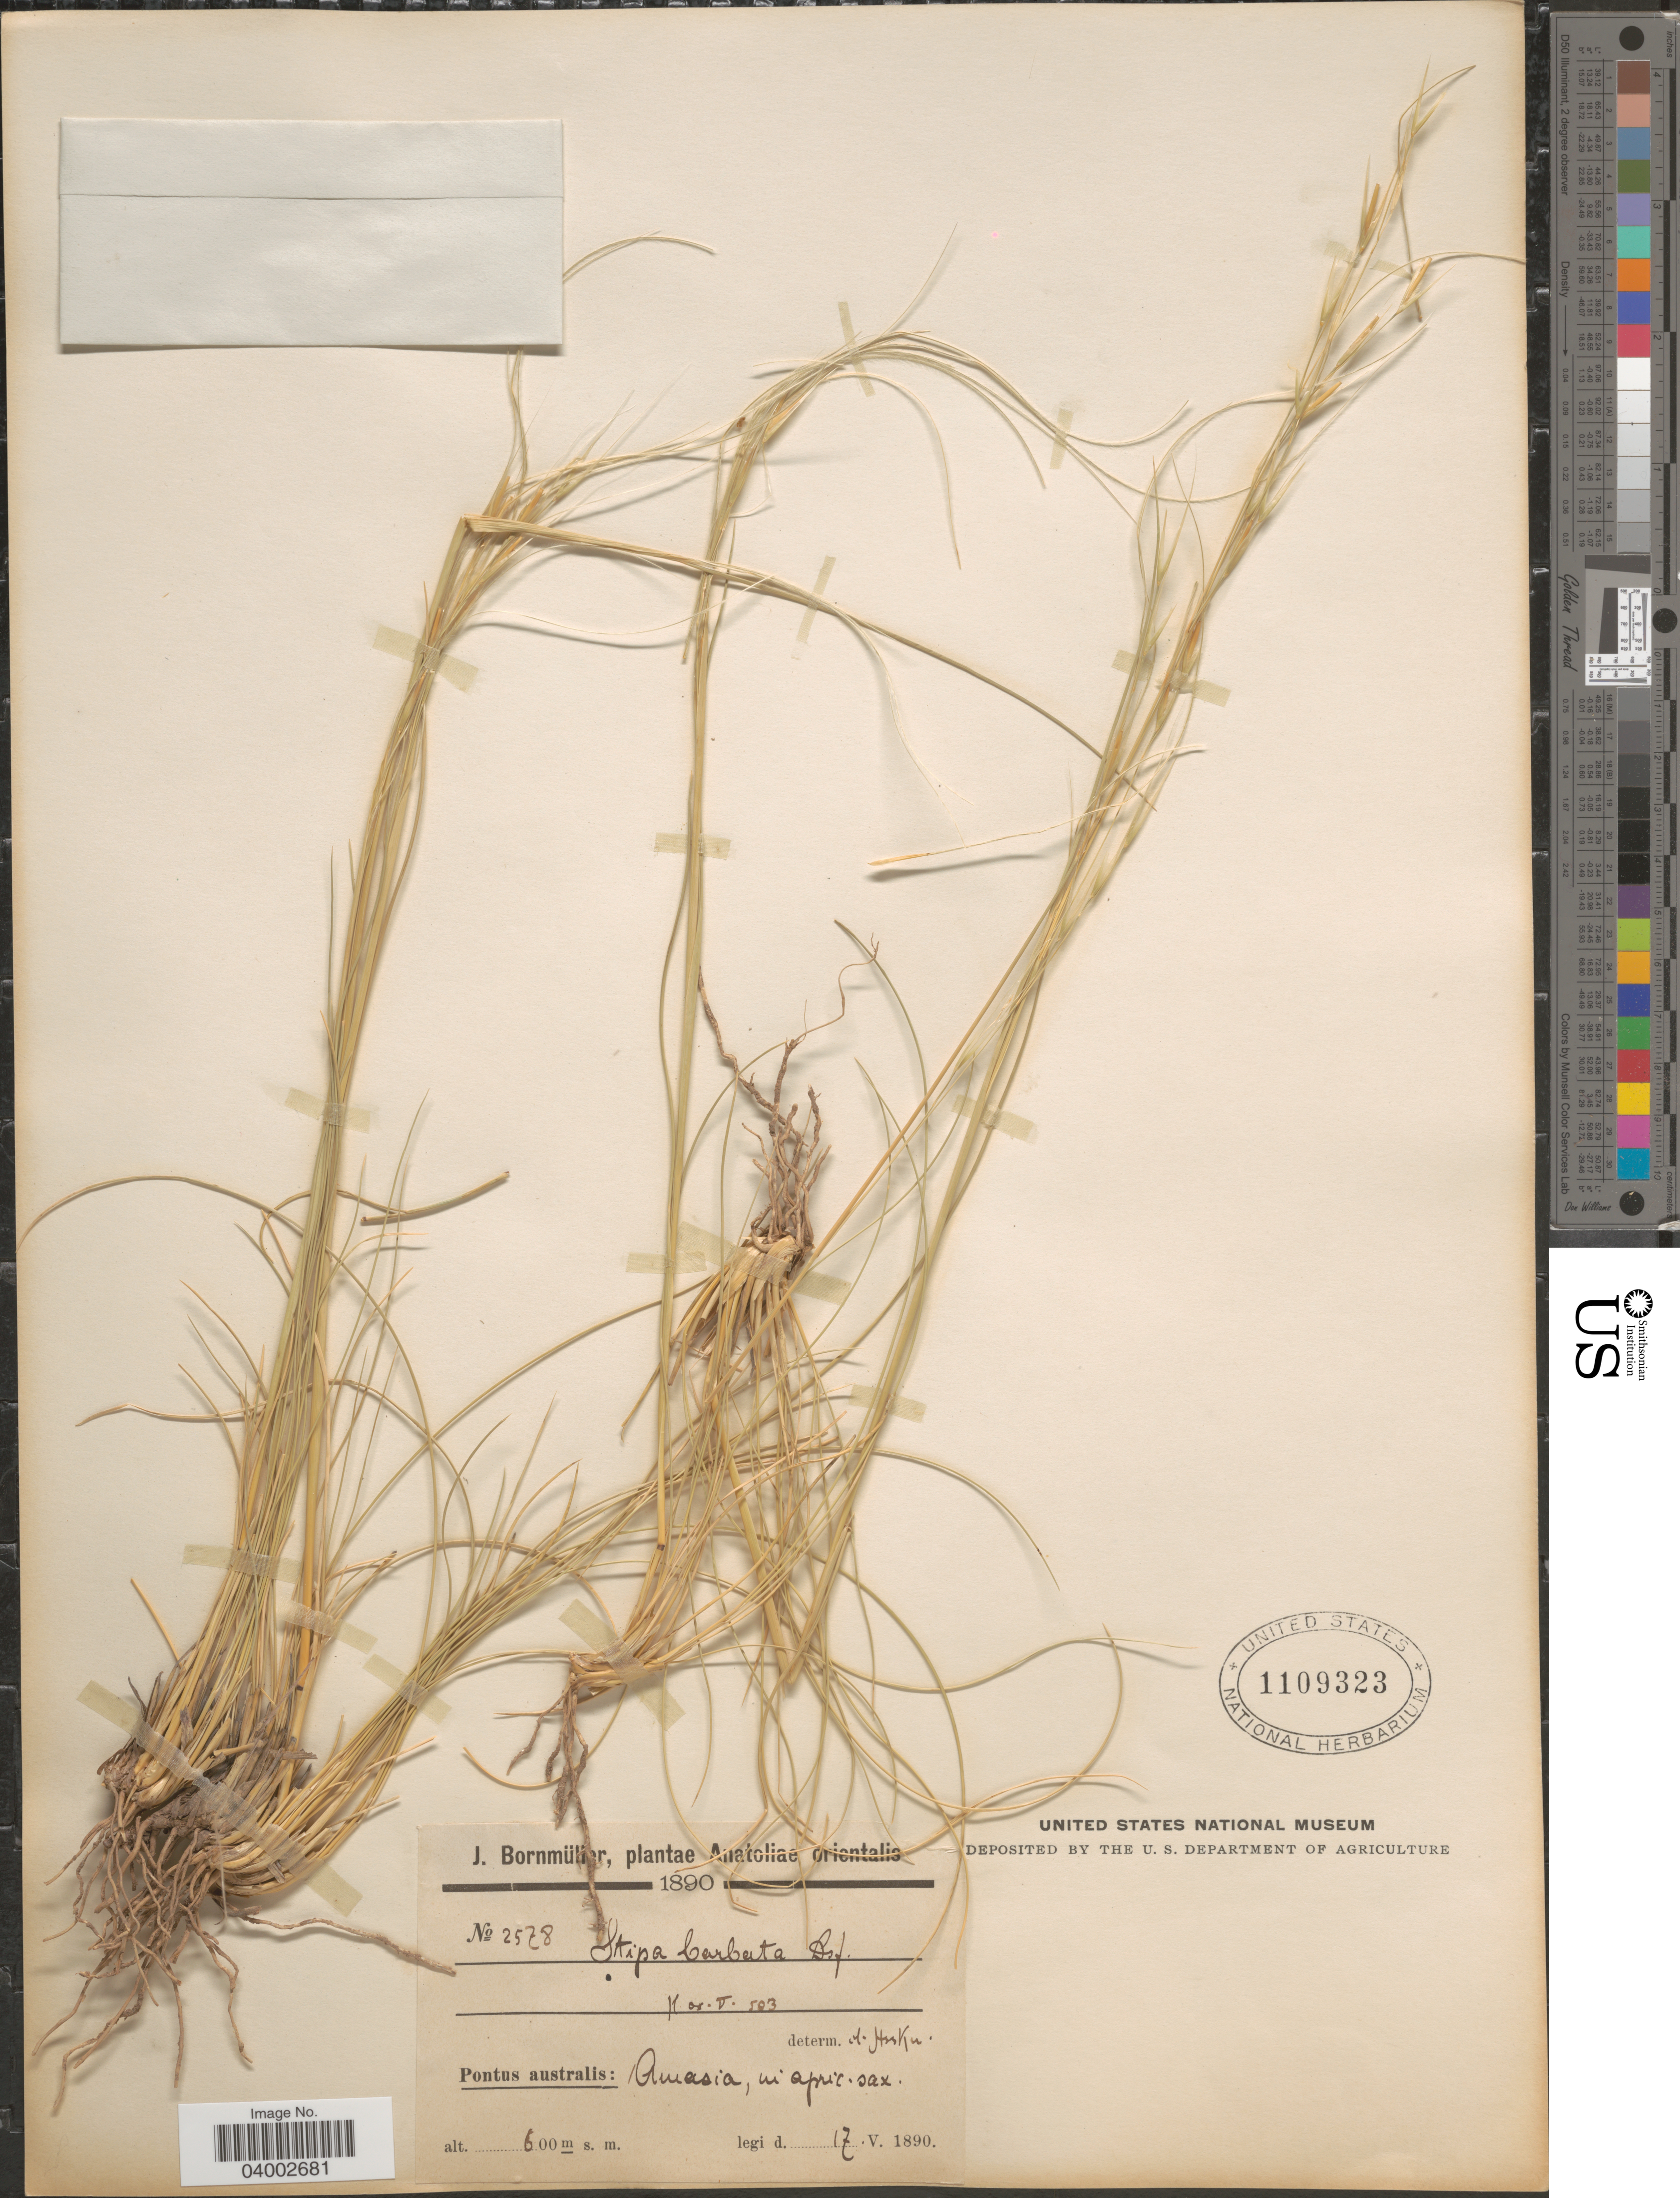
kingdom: Plantae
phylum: Tracheophyta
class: Liliopsida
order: Poales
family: Poaceae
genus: Stipa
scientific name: Stipa barbata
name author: Michx.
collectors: J. Bornmüller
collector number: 2578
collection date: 1890-05-17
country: Turkey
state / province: Amasya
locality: Anatoliae orientalis. Pontus australis: Amasia, in apric. sax.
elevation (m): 600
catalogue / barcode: US 1109323